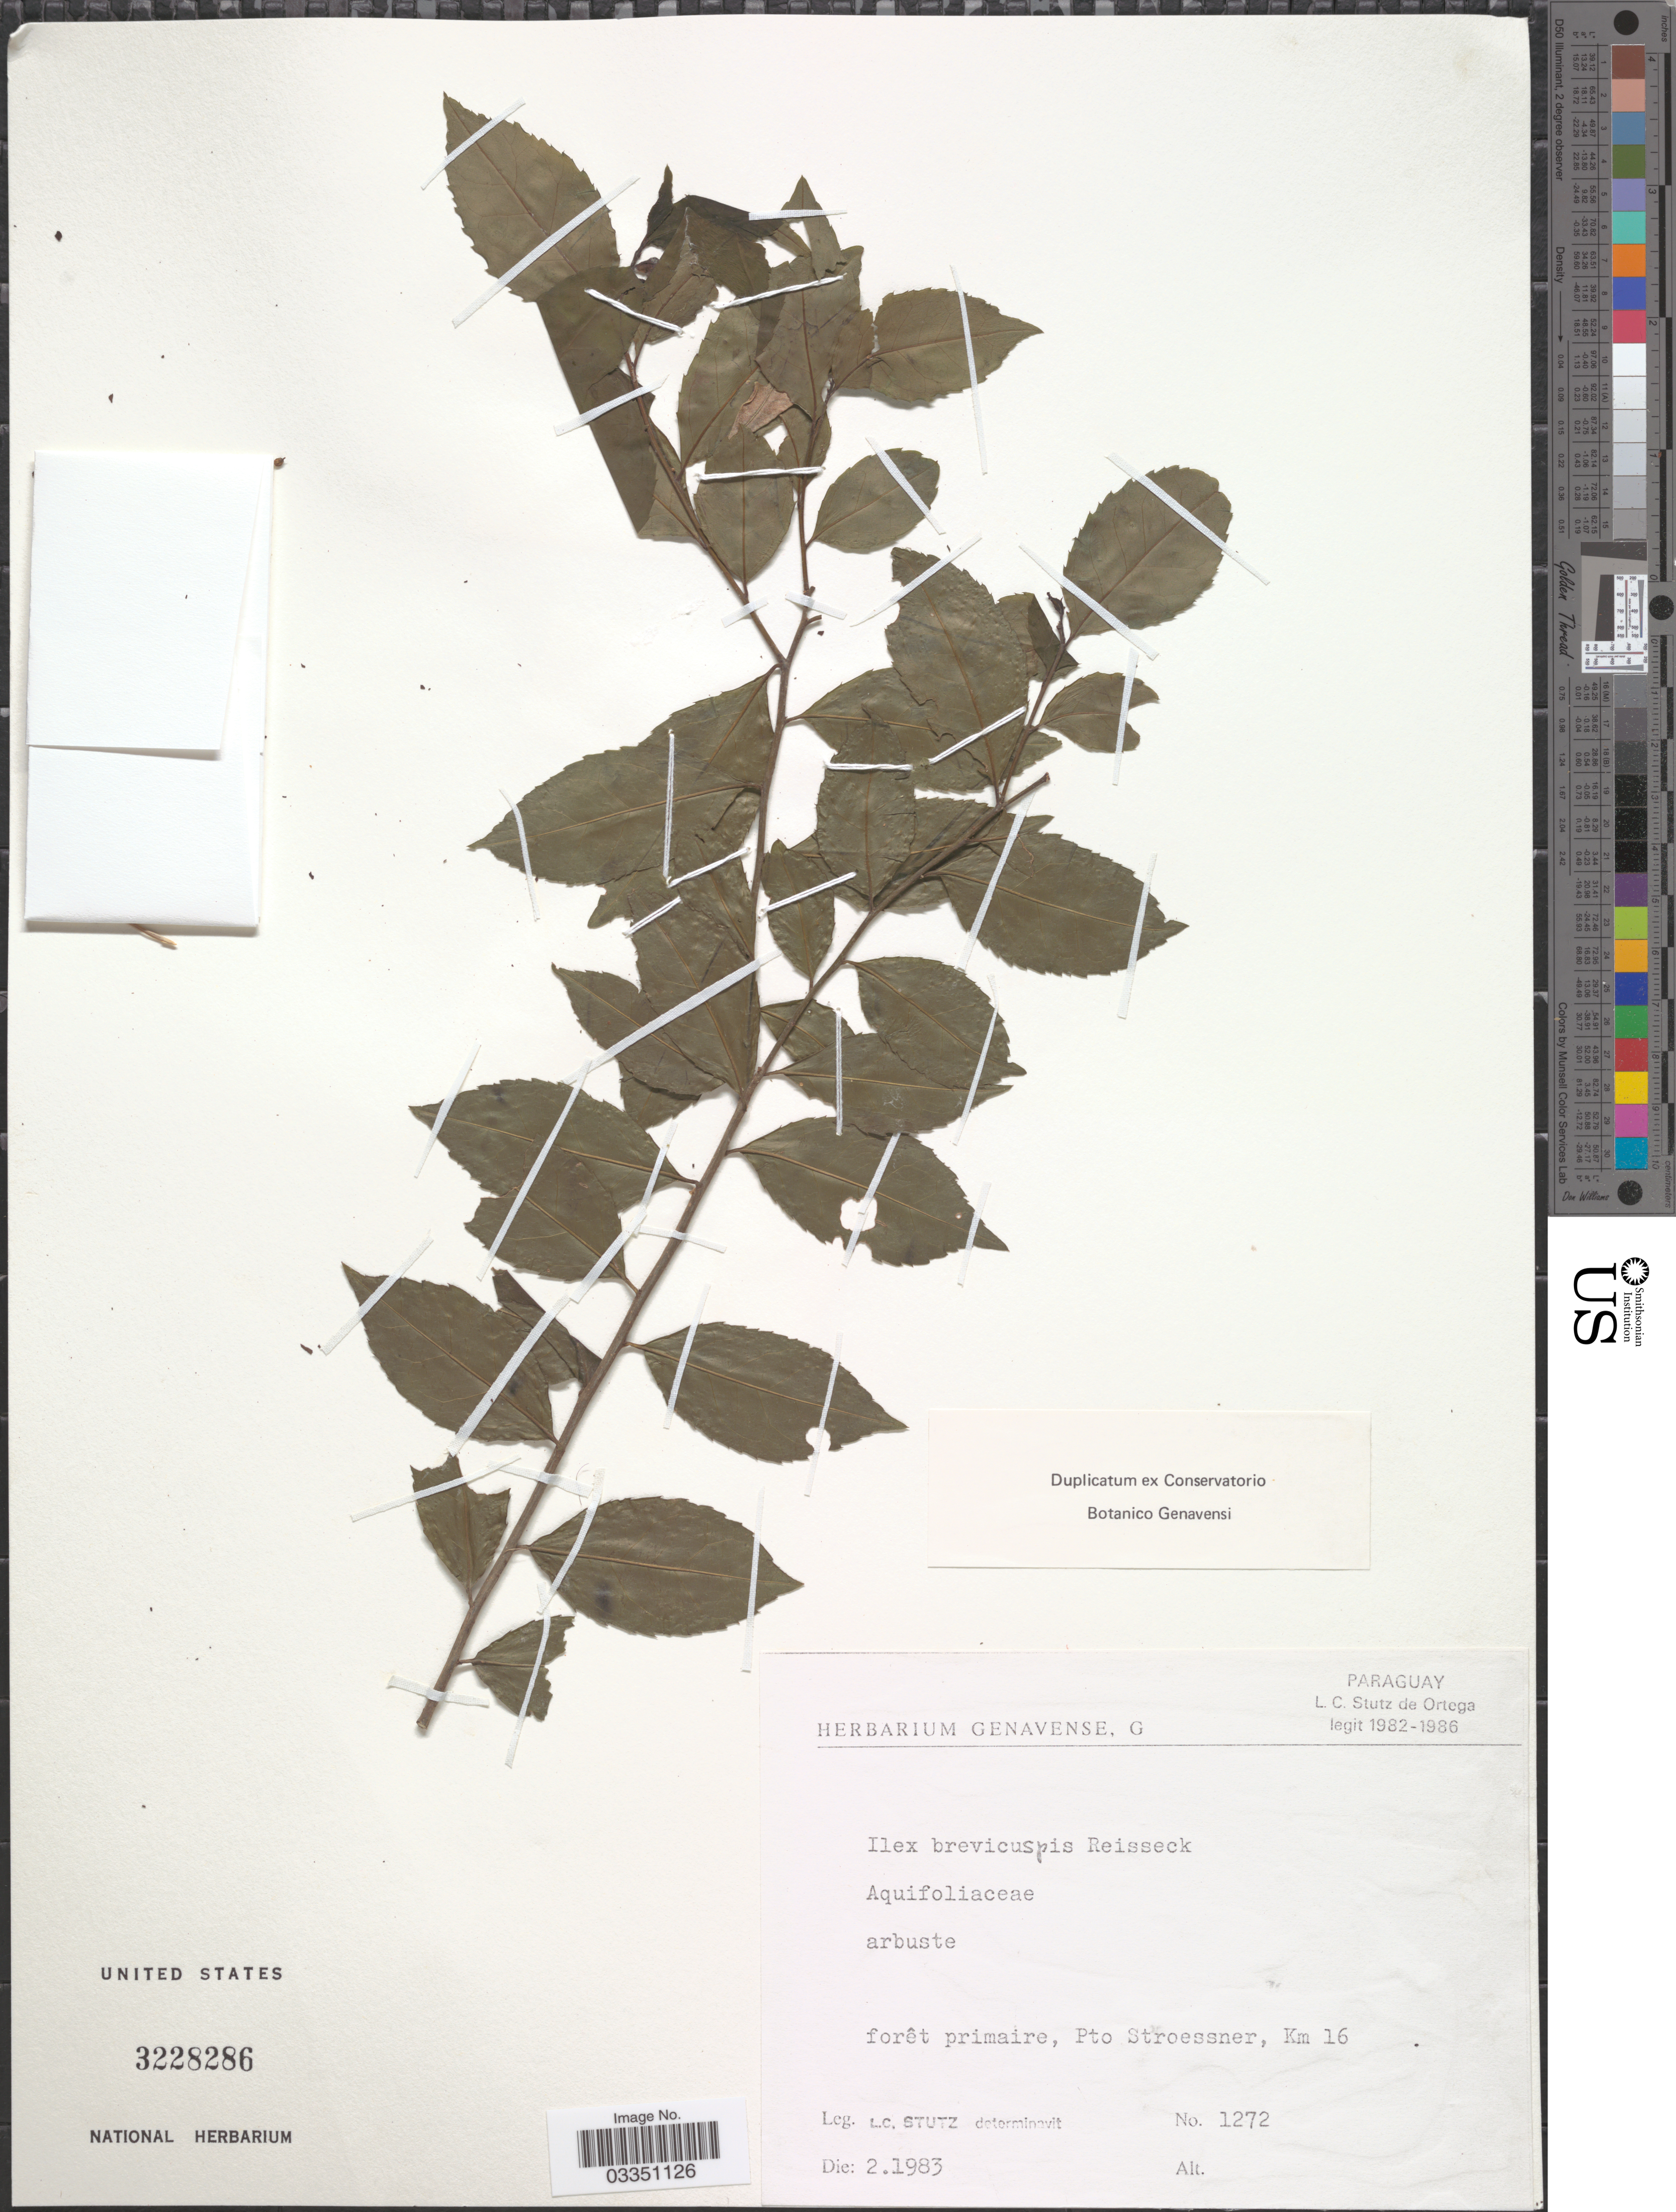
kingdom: Plantae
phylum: Tracheophyta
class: Magnoliopsida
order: Aquifoliales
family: Aquifoliaceae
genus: Ilex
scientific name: Ilex brevicuspis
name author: Reissek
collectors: L. C. Stutz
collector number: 1272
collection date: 1983-02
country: Paraguay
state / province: Alto Parana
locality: Pto Stroessner, Km 16.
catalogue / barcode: US 3228286